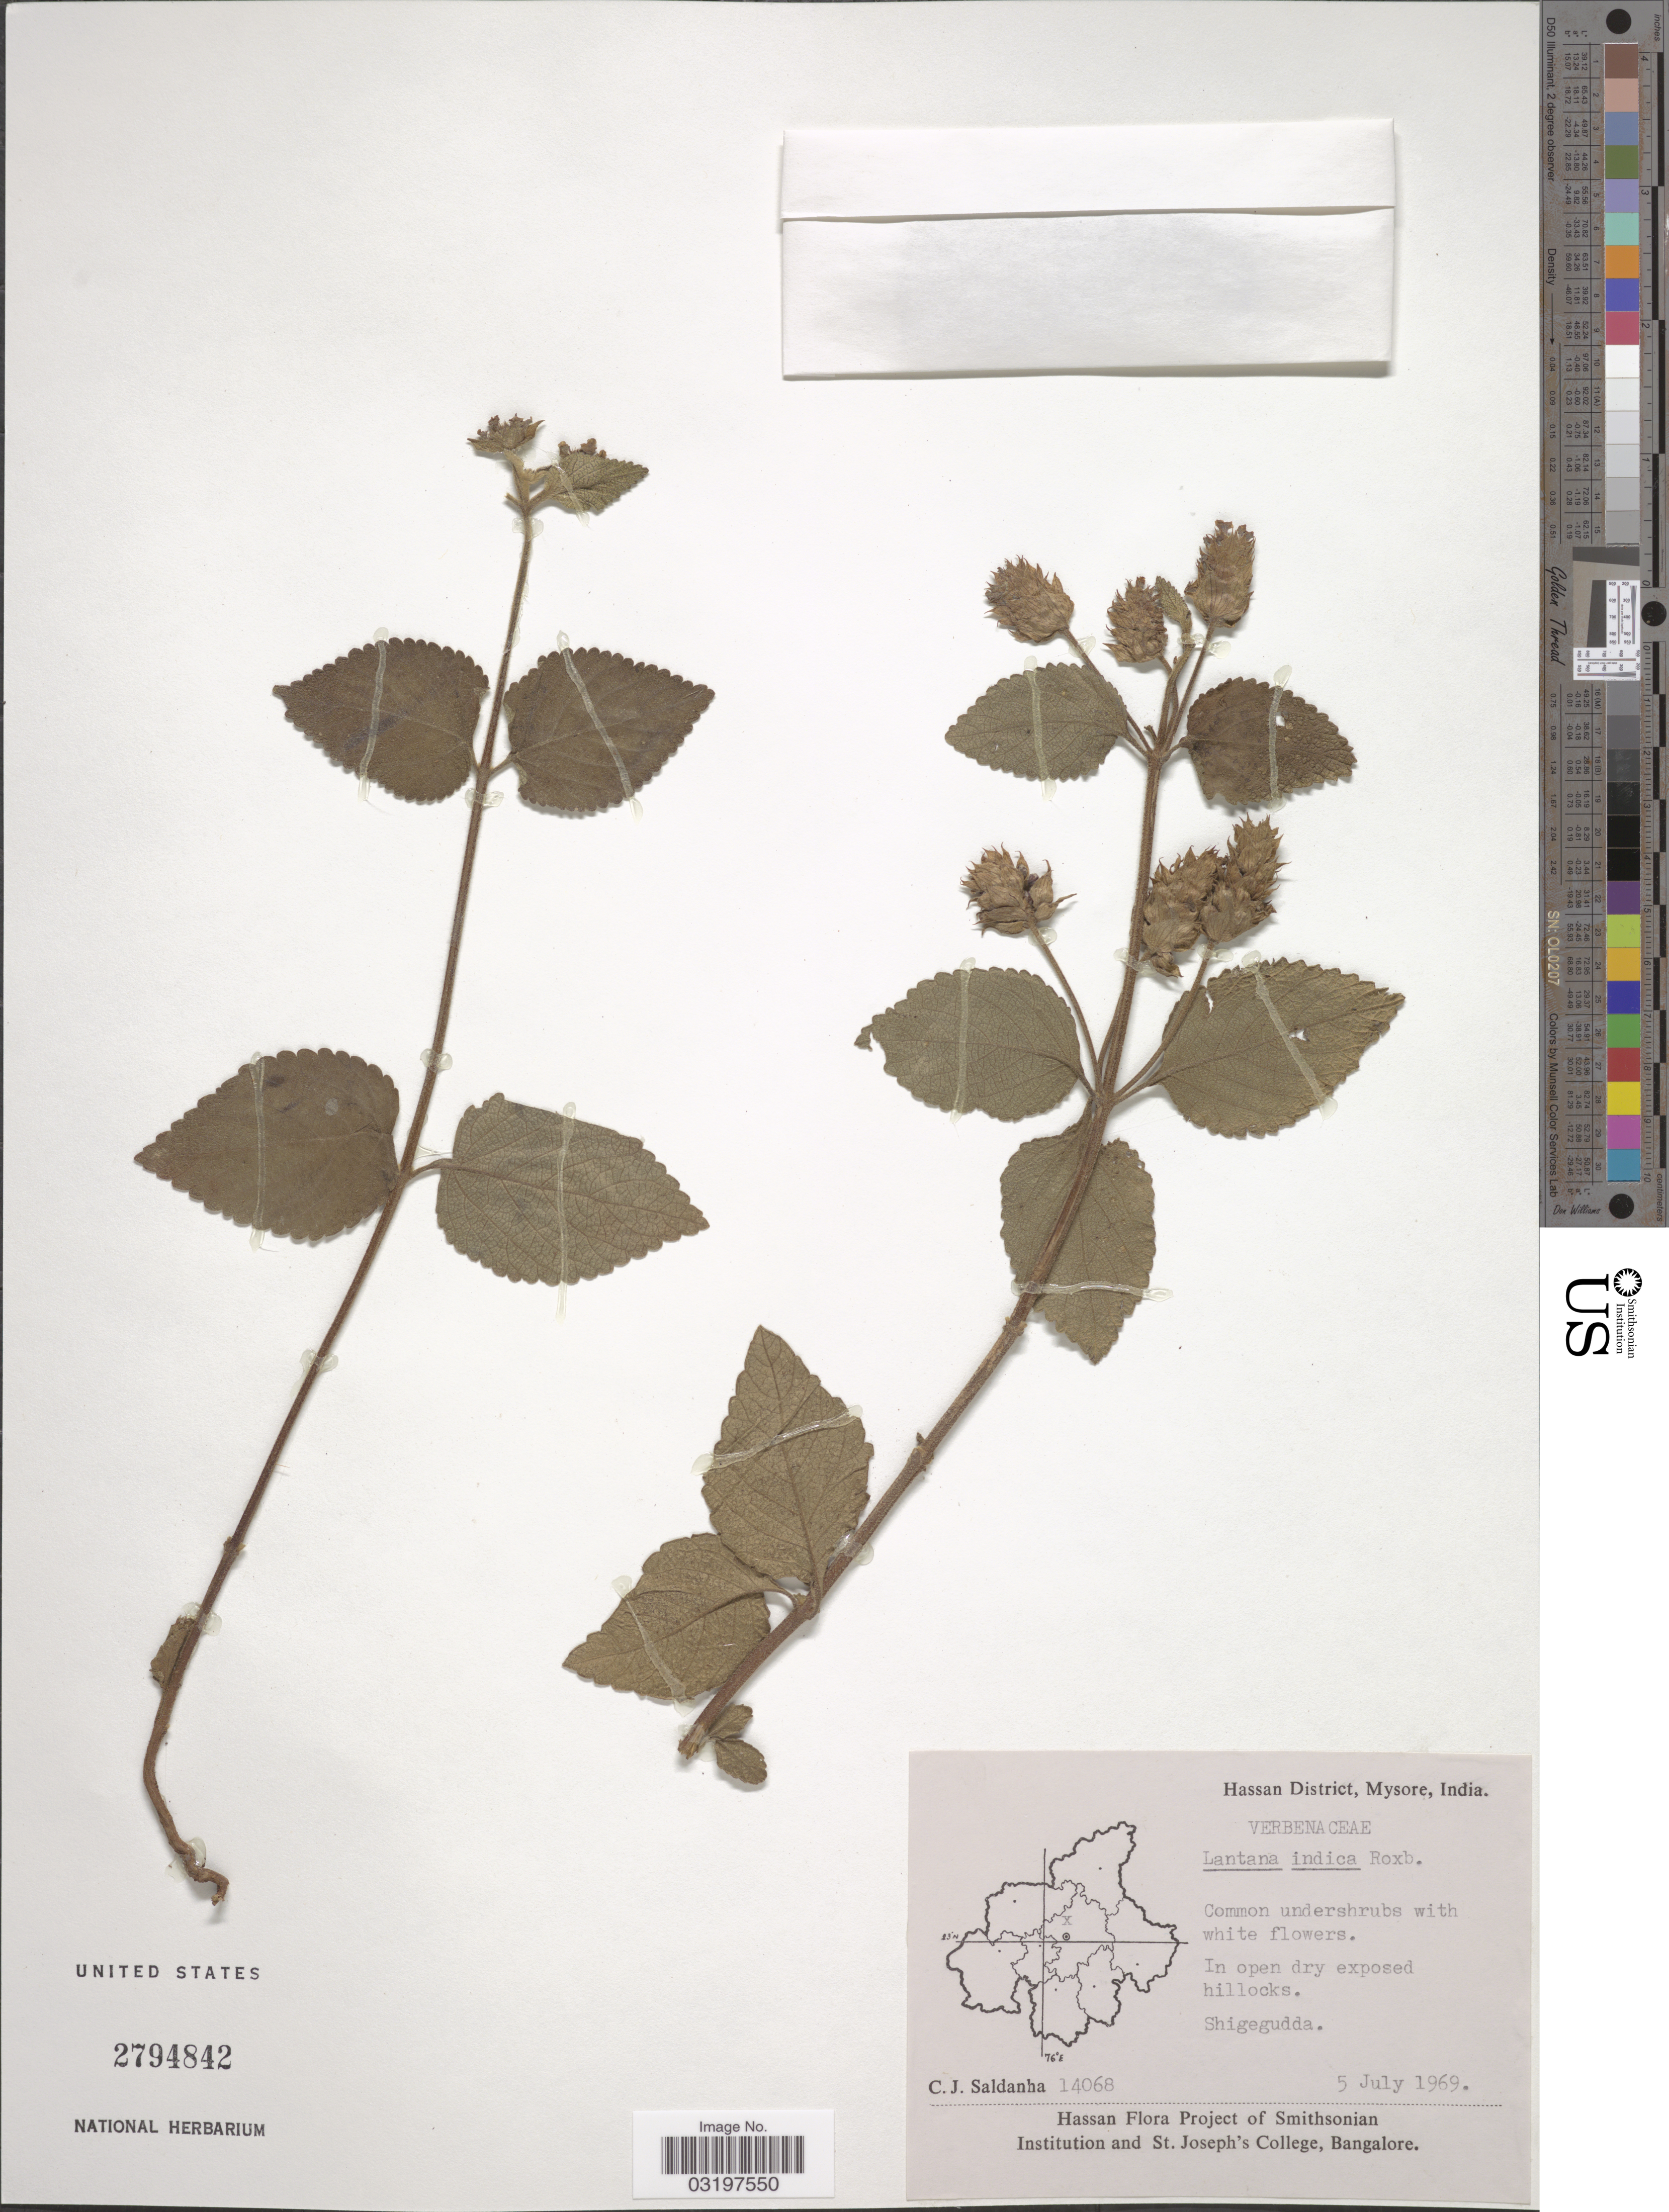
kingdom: Plantae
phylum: Tracheophyta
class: Magnoliopsida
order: Lamiales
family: Verbenaceae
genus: Lantana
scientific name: Lantana indica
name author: Roxb.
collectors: C. J. Saldanha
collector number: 14068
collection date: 1969-07-05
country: India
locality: Hassan District, Mysore. Shigegudda.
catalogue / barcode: US 2794842